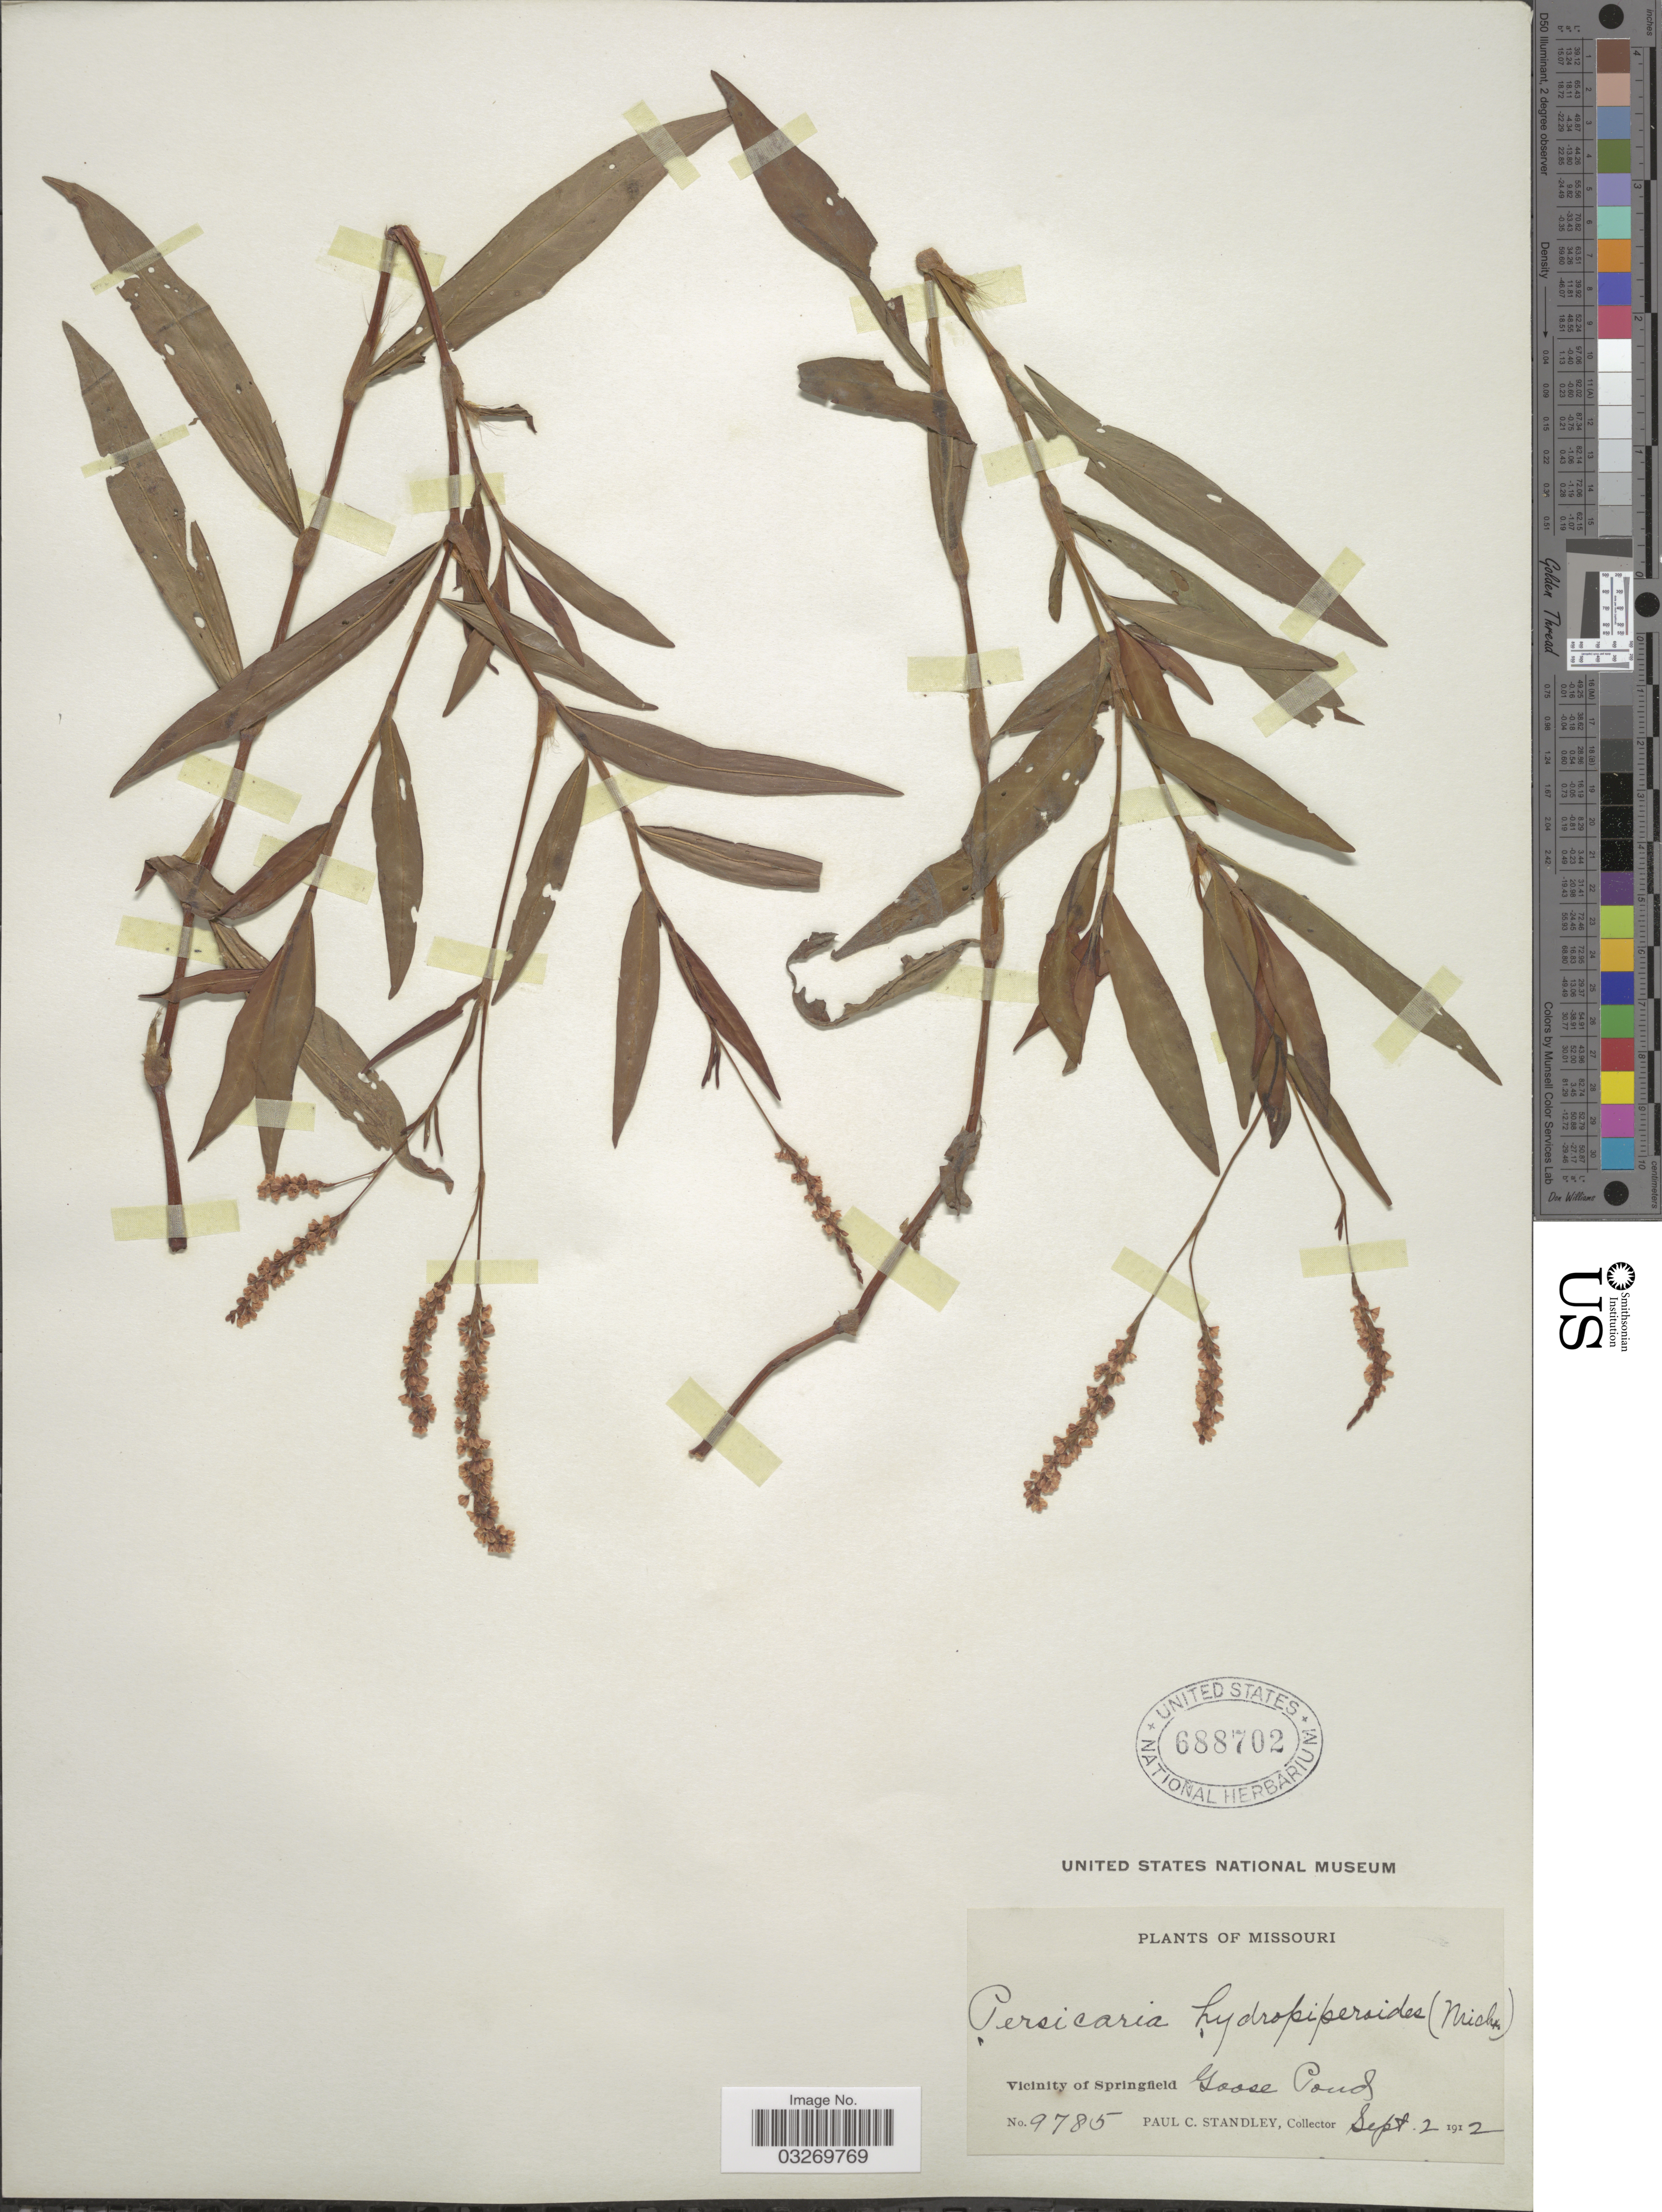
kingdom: Plantae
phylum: Tracheophyta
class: Magnoliopsida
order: Caryophyllales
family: Polygonaceae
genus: Persicaria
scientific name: Persicaria hydropiperoides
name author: (Michx.) Small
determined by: Atha, D. E.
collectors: P. C. Standley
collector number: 9785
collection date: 1912-09-02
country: United States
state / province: Missouri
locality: Vicinity of Springfield. Goose Pond.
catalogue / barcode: US 688702